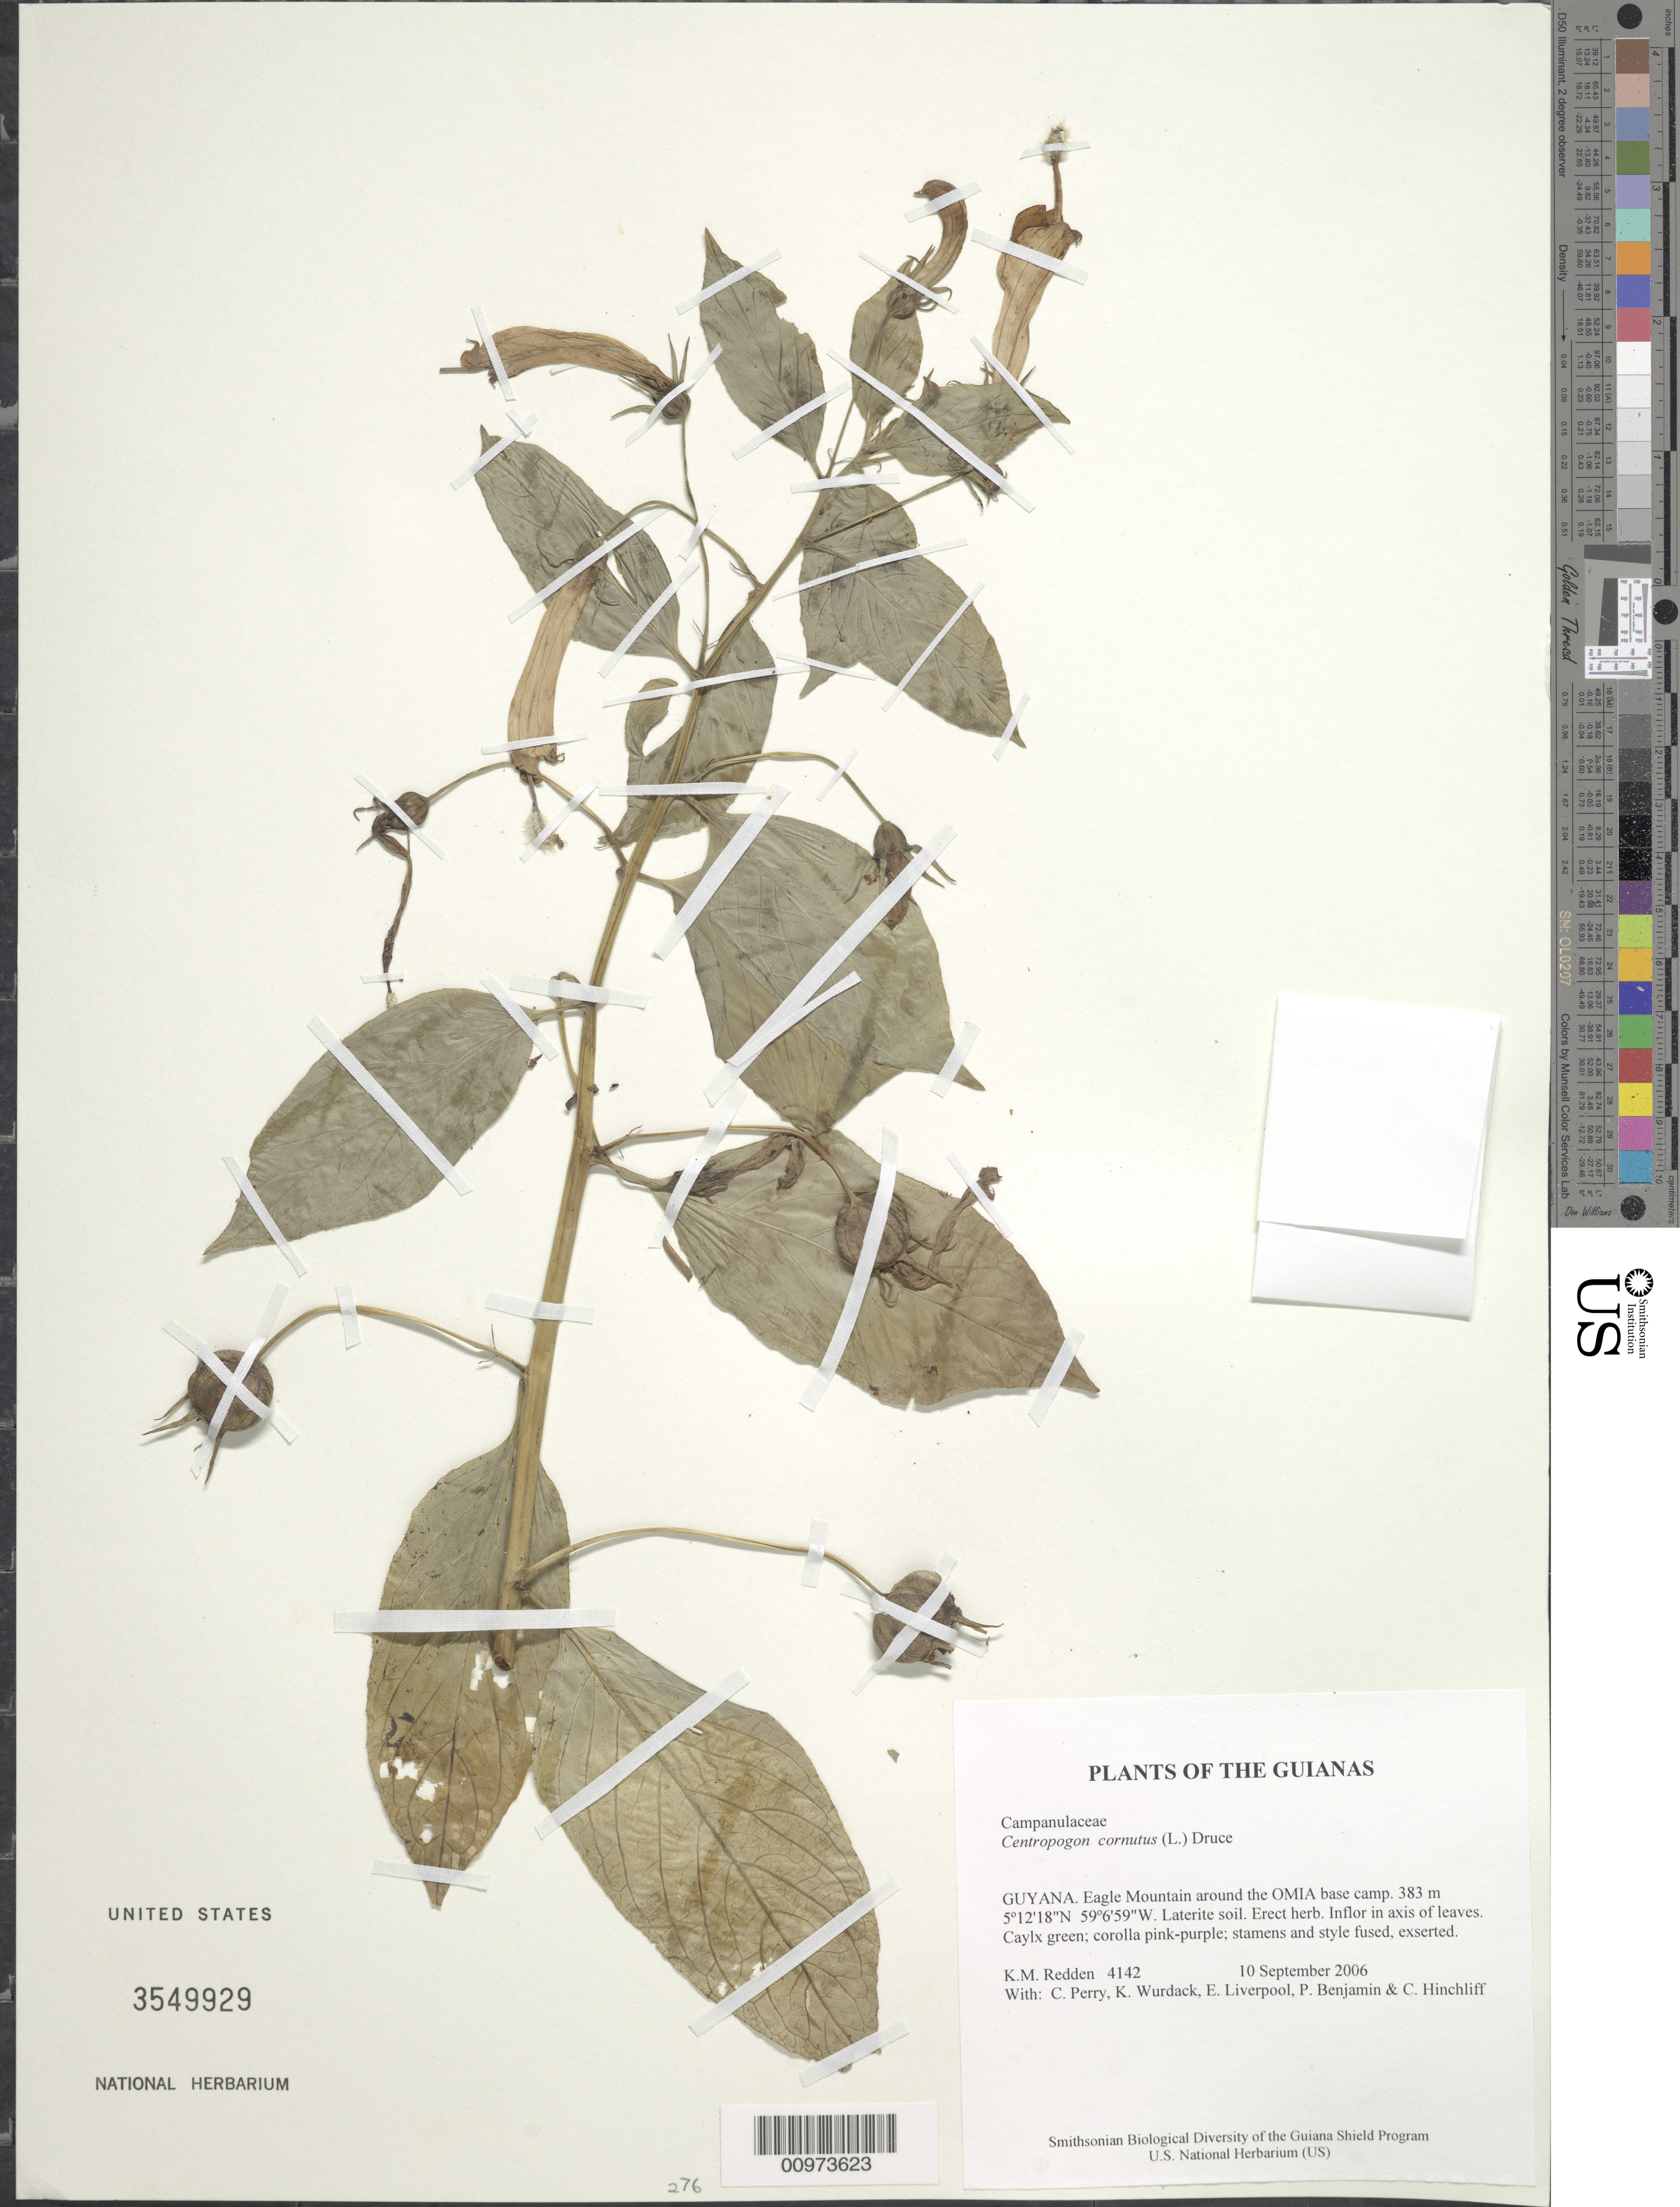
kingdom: Plantae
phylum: Tracheophyta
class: Magnoliopsida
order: Asterales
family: Campanulaceae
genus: Centropogon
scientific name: Centropogon cornutus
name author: (L.) Druce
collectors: K. M. Redden, C. Perry, K. Wurdack, E. Liverpool, P. Benjamin & C. E. Hinchliff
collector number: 4142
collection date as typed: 10 September 2006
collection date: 2006-09-10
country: Guyana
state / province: Potaro-Siparuni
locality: Eagle Mountain around the OMIA base camp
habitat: Laterite soil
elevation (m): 383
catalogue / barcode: US 3549929